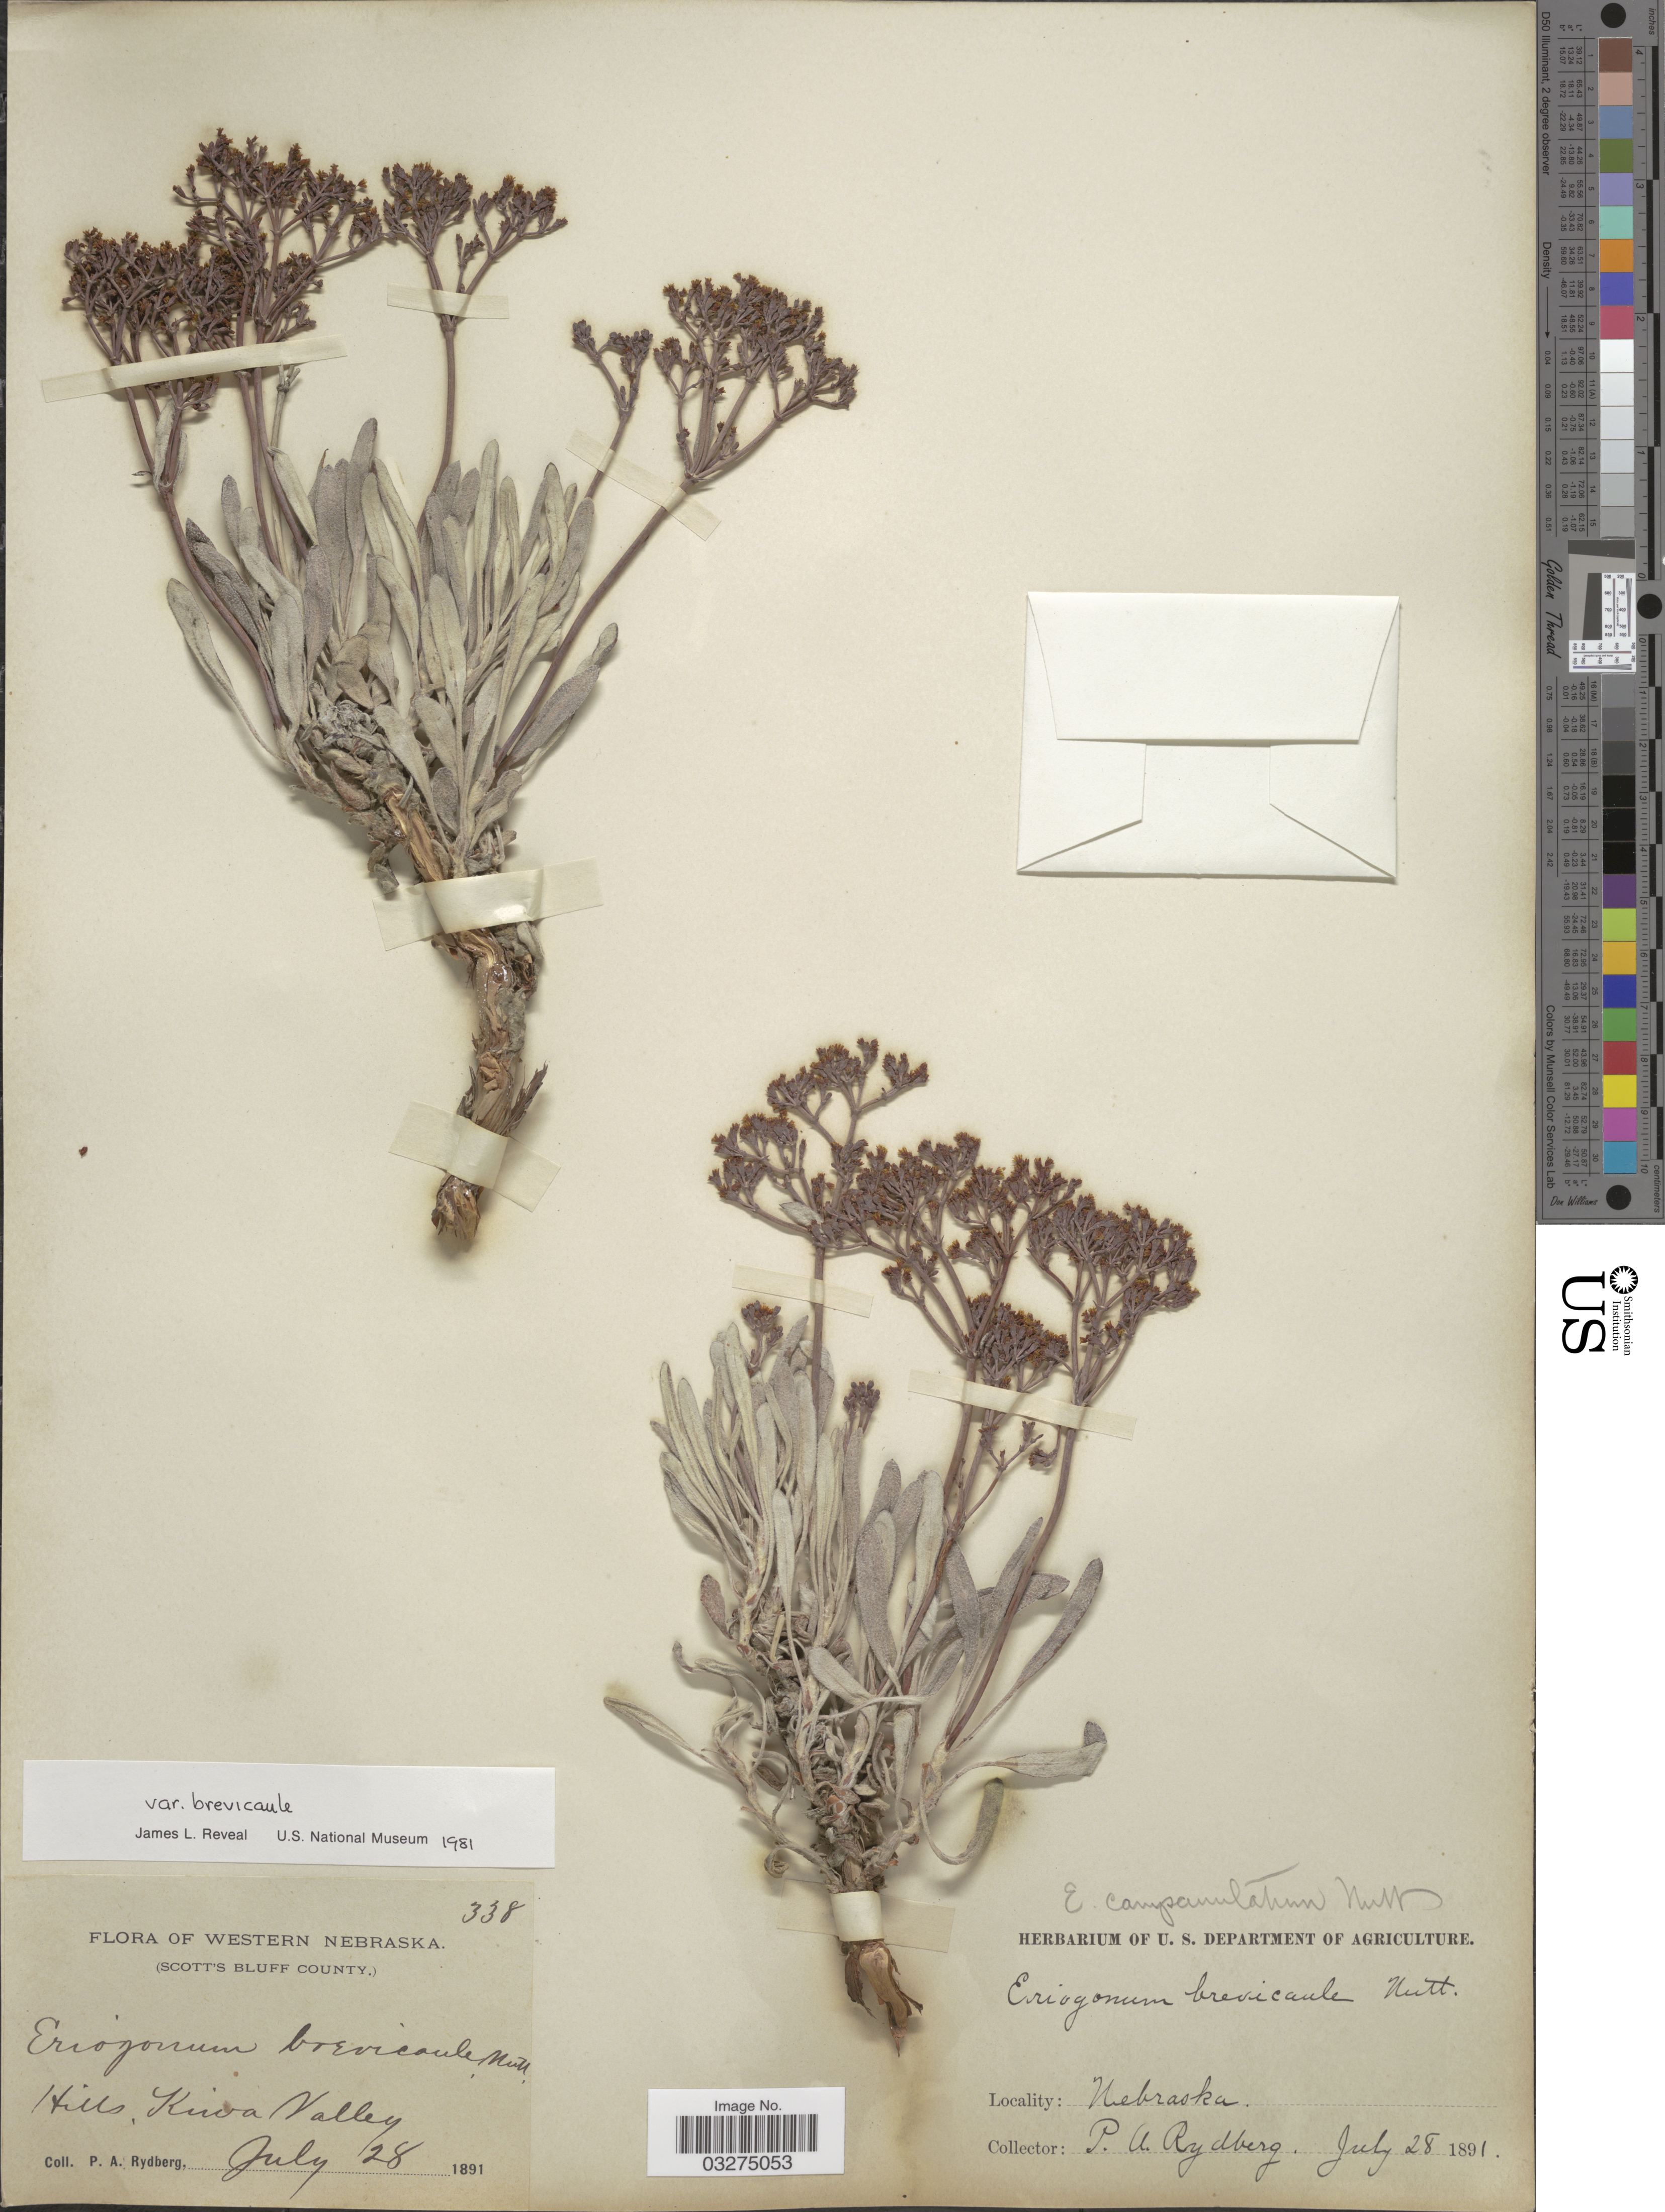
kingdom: Plantae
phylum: Tracheophyta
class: Magnoliopsida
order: Caryophyllales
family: Polygonaceae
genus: Eriogonum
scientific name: Eriogonum brevicaule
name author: Nutt.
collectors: P. A. Rydberg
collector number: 338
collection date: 1891-07-28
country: United States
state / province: Nebraska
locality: Western Nebraska. (Scott's Bluff County). Hills, Kiwa Valley.